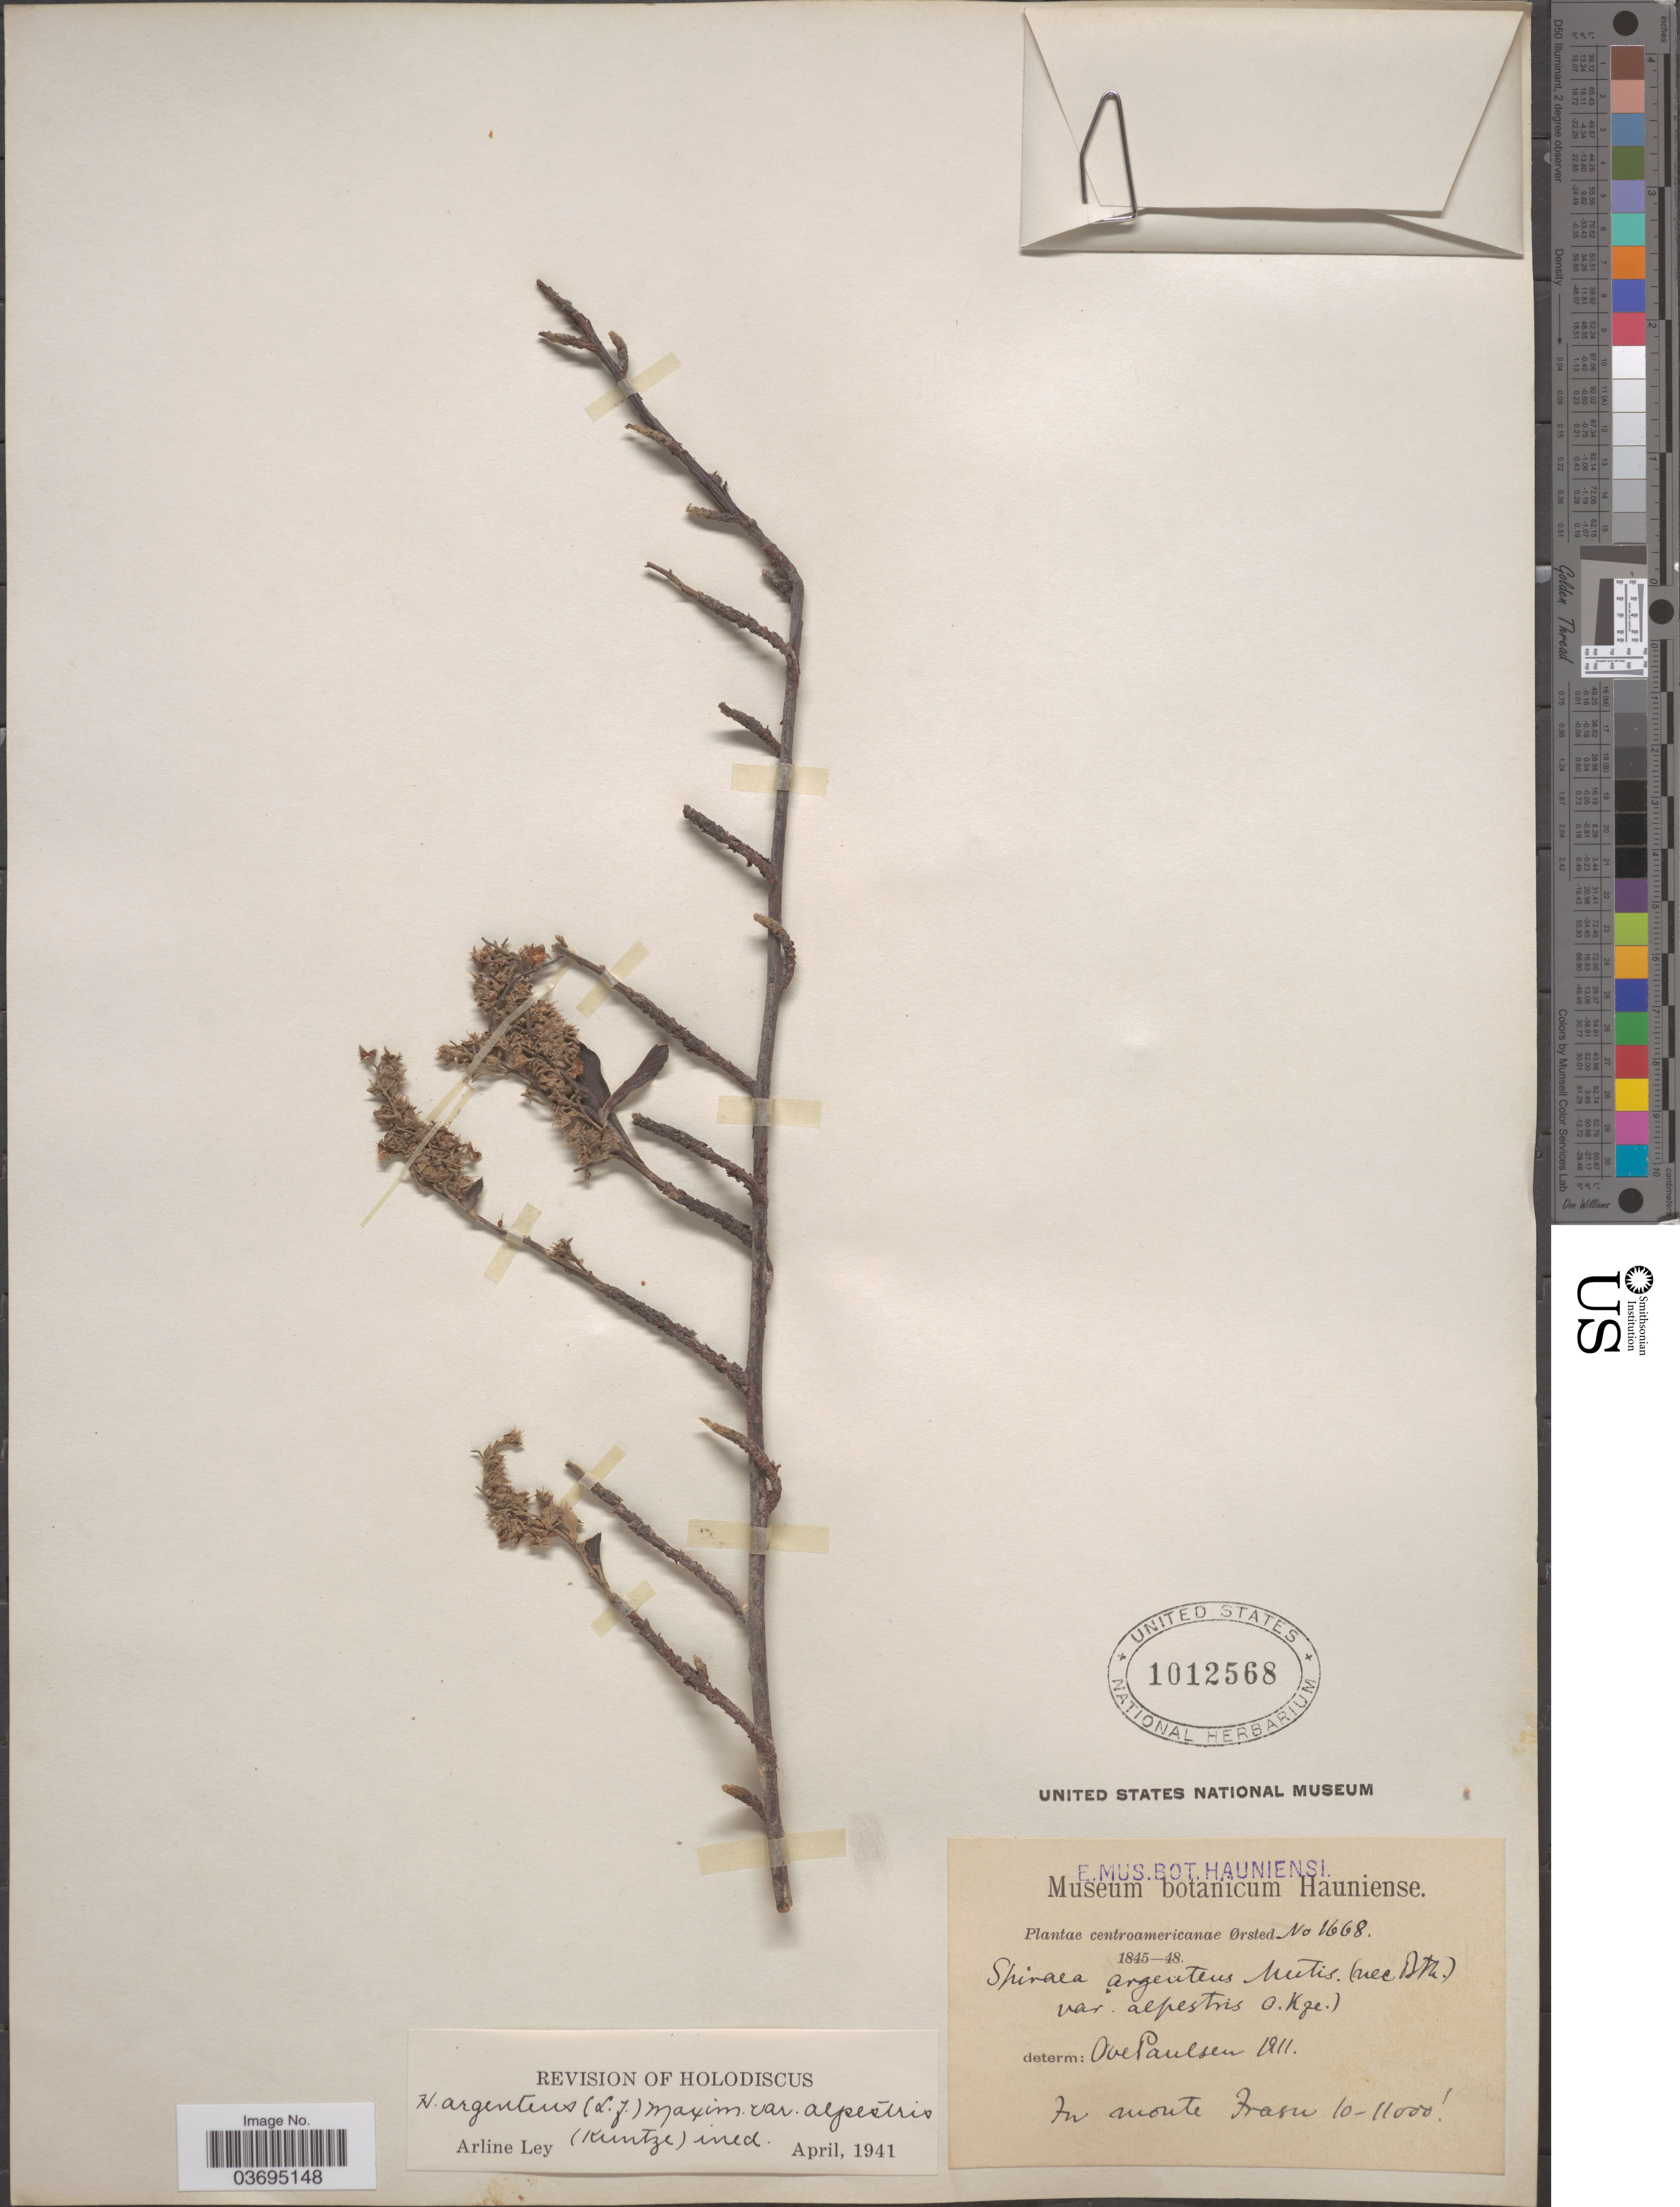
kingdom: Plantae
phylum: Tracheophyta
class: Magnoliopsida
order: Rosales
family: Rosaceae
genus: Holodiscus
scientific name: Holodiscus argenteus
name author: (L. f.) Maxim.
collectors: Ørsted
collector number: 1668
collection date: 1845/1848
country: Costa Rica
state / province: Cartago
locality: Centroamericanae. In monte Irasu.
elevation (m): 3048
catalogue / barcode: US 1012568